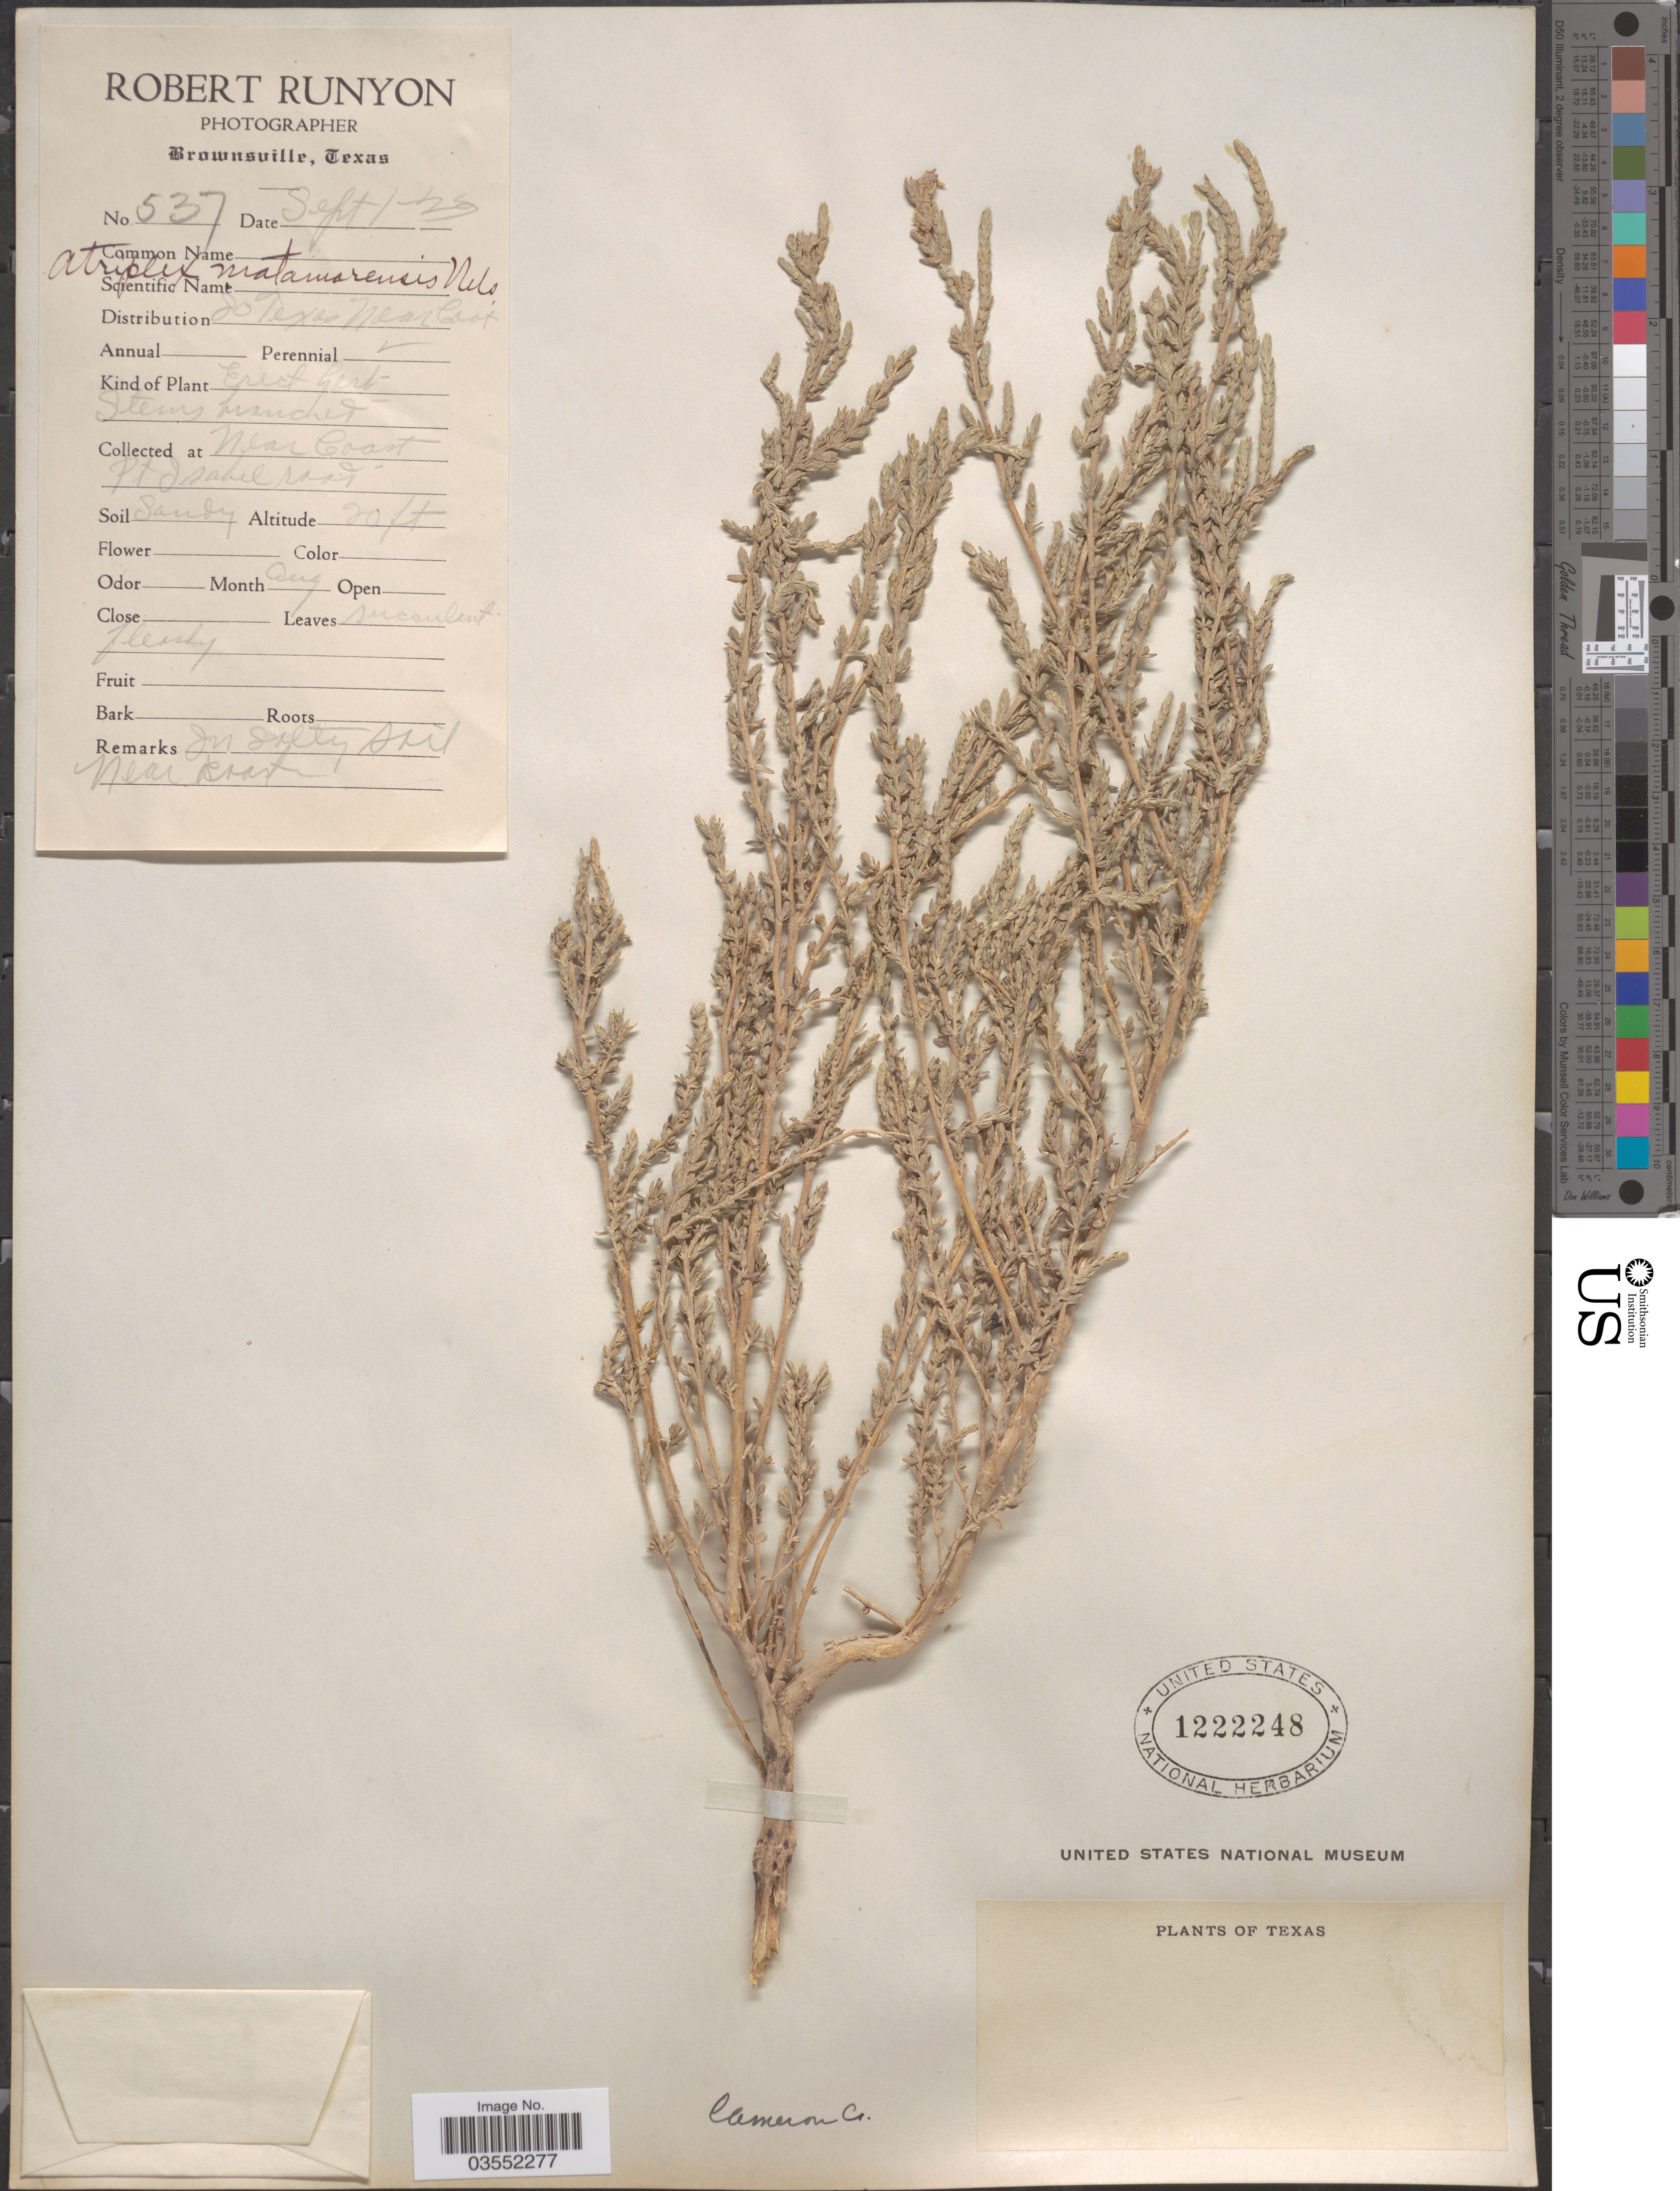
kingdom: Plantae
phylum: Tracheophyta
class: Magnoliopsida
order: Caryophyllales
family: Amaranthaceae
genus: Atriplex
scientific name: Atriplex matamorensis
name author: A. Nelson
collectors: R. Runyon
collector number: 537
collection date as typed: Transcribed d/m/y: 1/9/29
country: United States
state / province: Texas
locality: Near coast Pt Isabel road.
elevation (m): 6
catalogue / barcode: US 1222248